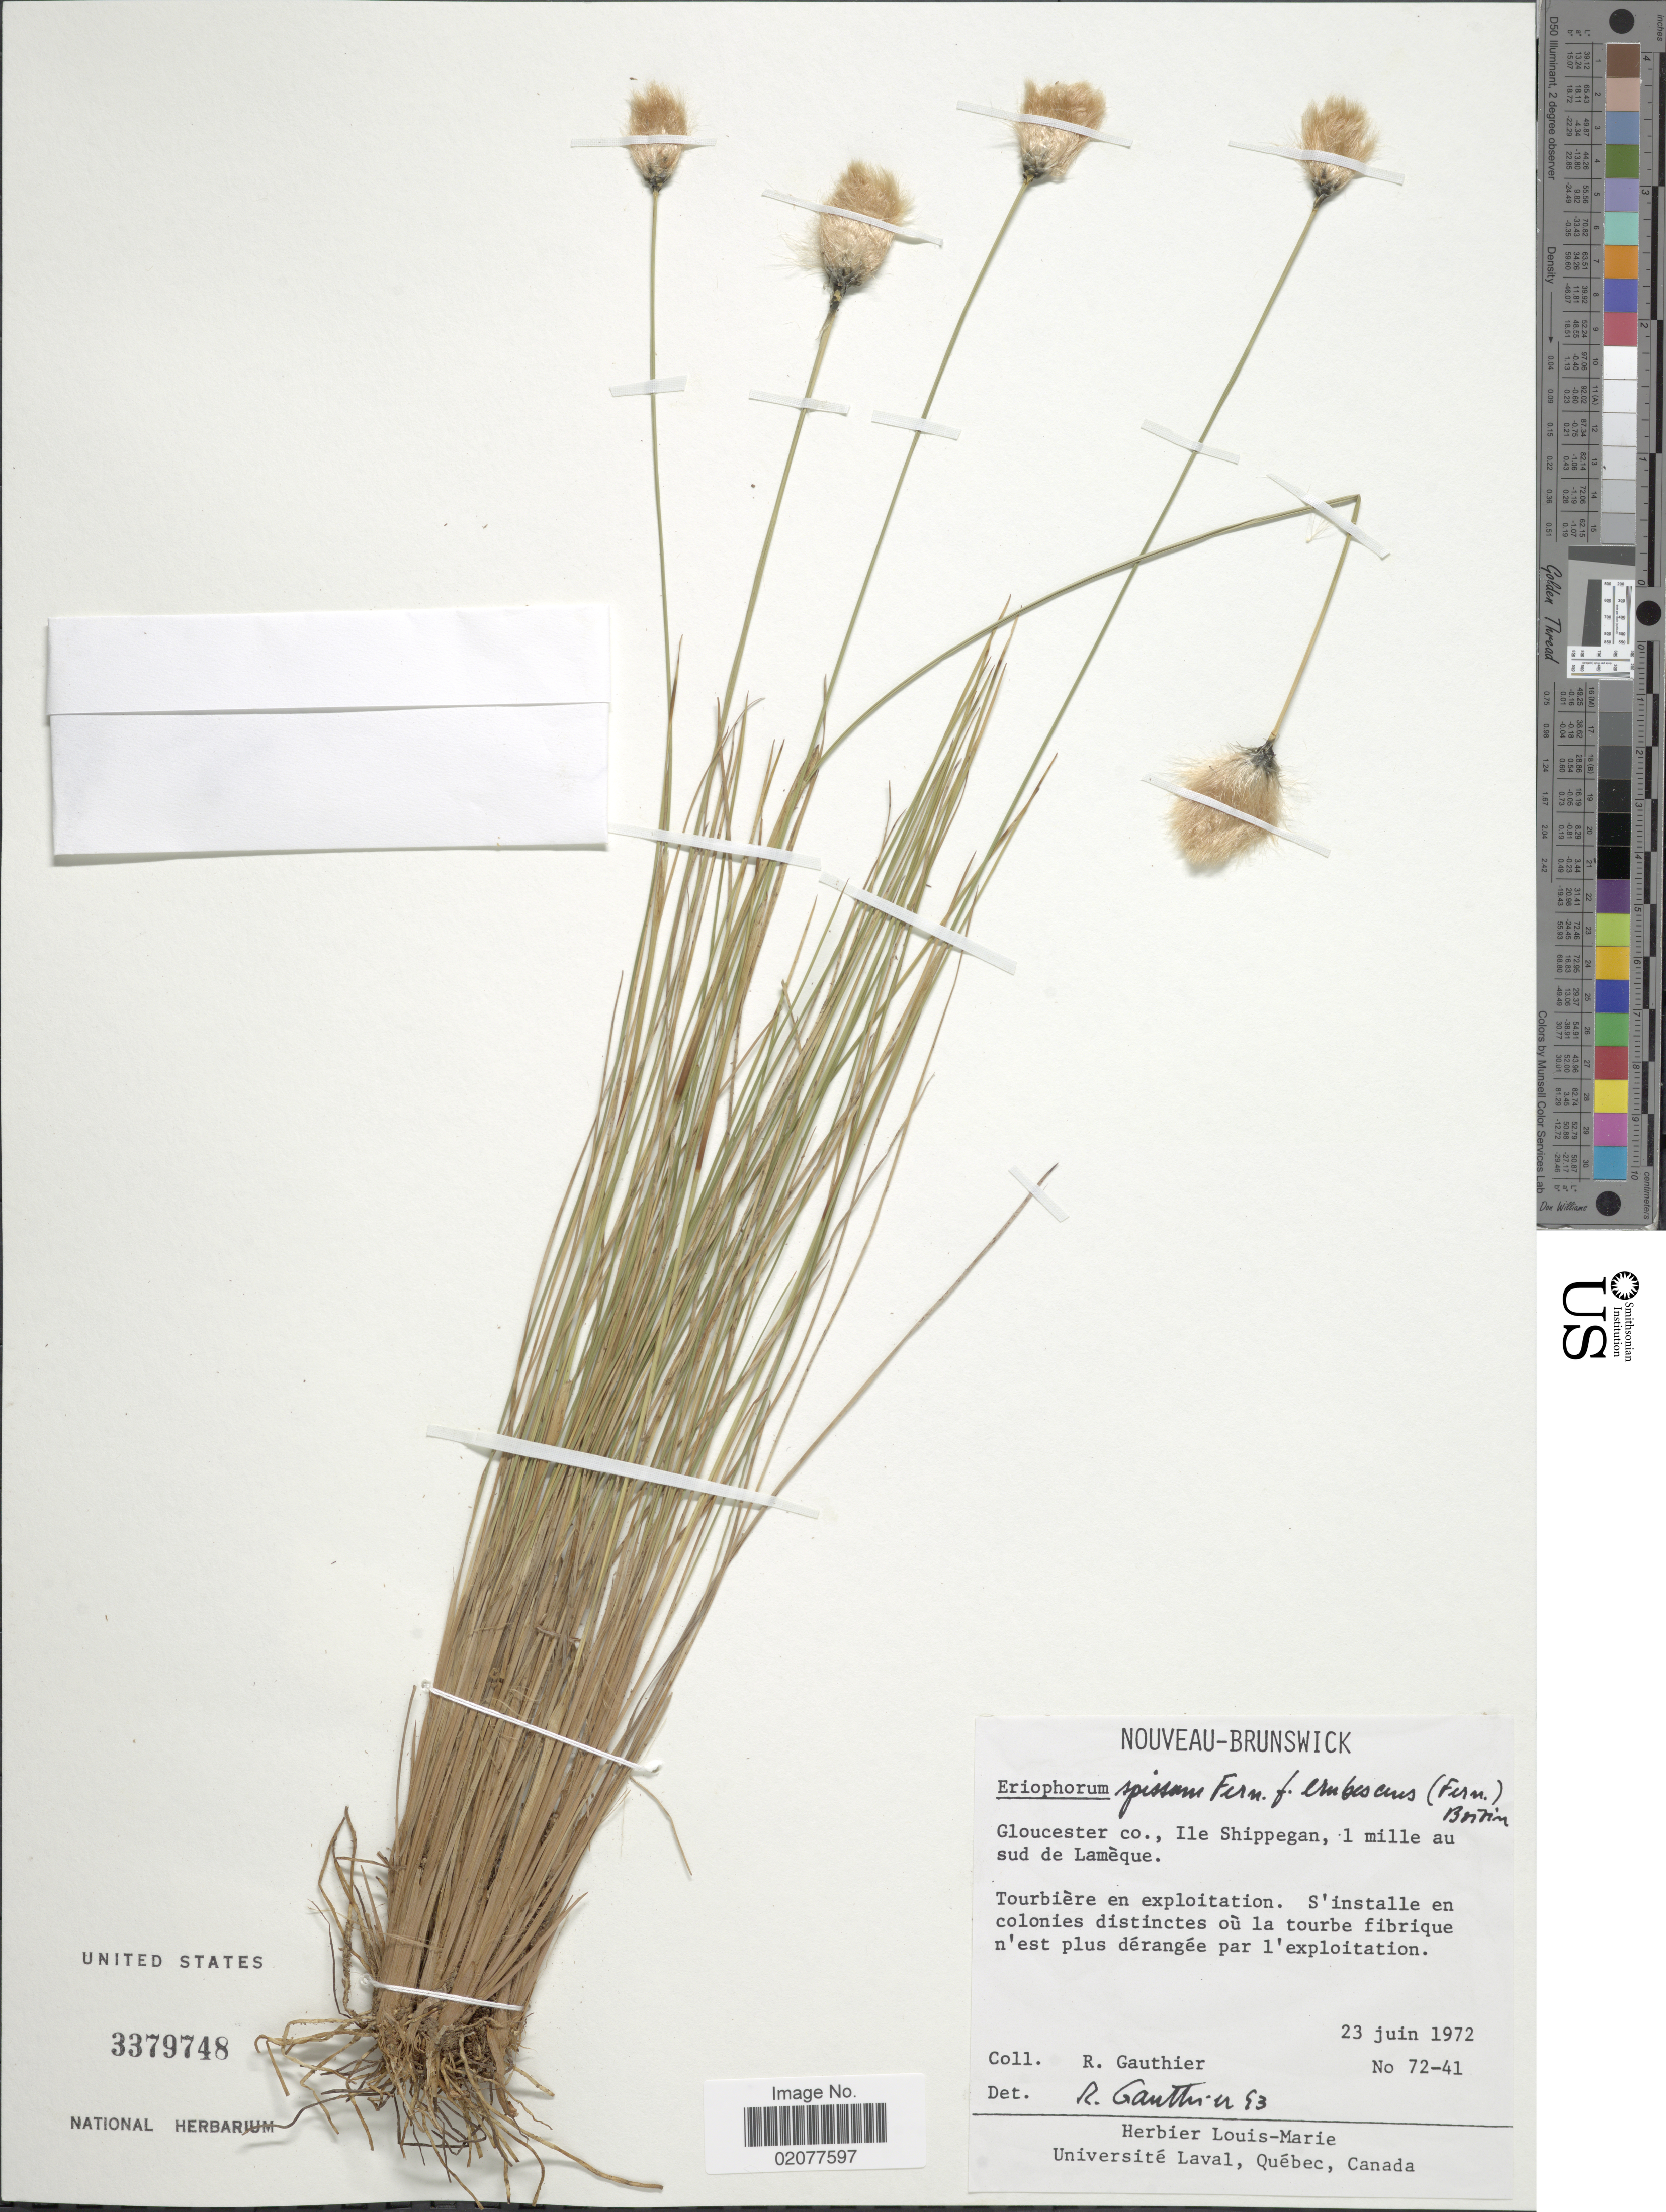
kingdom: Plantae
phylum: Tracheophyta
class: Liliopsida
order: Poales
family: Cyperaceae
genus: Eriophorum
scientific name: Eriophorum spissum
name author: Fernald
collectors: R. Gauthier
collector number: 72-41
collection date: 1972-06-23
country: Canada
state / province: New Brunswick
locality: Gloucester co., Ile Shippegan, 1mille au sud de Lameque.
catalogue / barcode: US 3379748